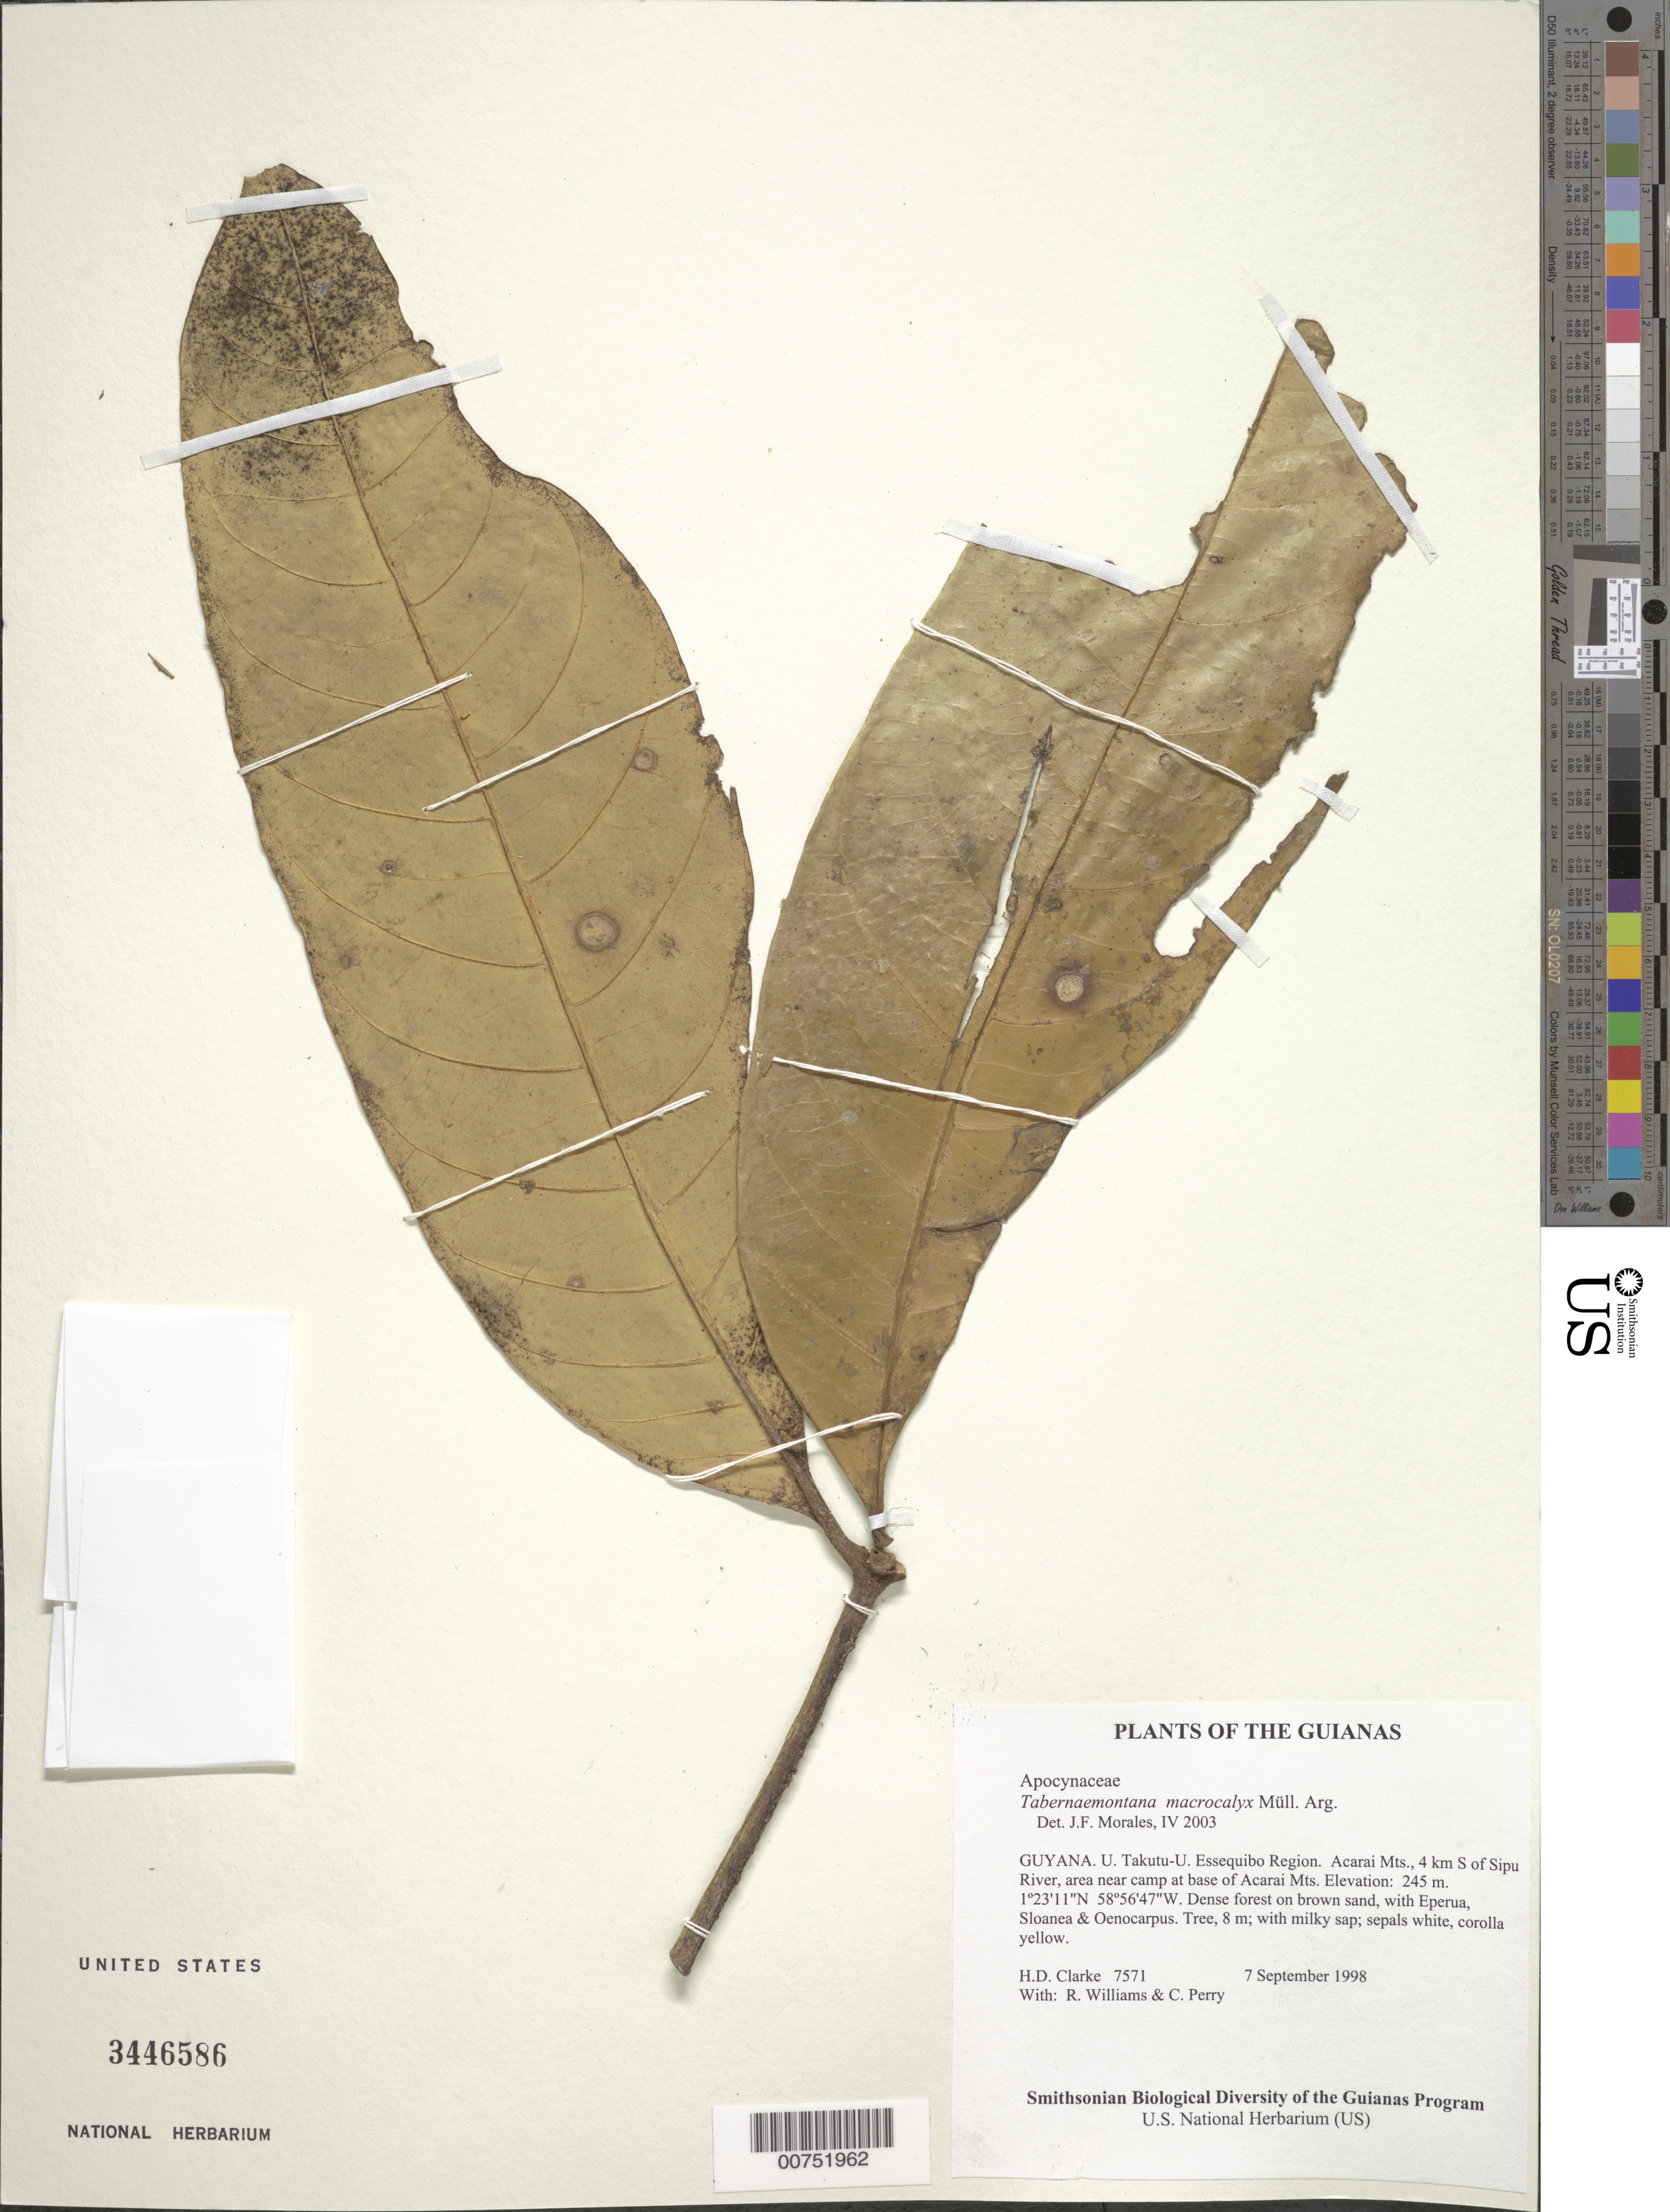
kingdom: Plantae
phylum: Tracheophyta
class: Magnoliopsida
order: Gentianales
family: Apocynaceae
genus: Tabernaemontana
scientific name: Tabernaemontana macrocalyx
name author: Müll. Arg.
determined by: Morales, J. F.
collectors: H. D. Clarke, R. Williams & C. Perry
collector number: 7571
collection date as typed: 7 September 1998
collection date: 1998-09-07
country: Guyana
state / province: U. Takutu-U. Essequibo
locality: Acarai Mts., 4 km S of Sipu River, area near camp at base of Acarai Mts.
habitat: Dense forest on brown sand, with Eperua, Sloanea & Oenocarpus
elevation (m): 245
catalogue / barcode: US 3446586